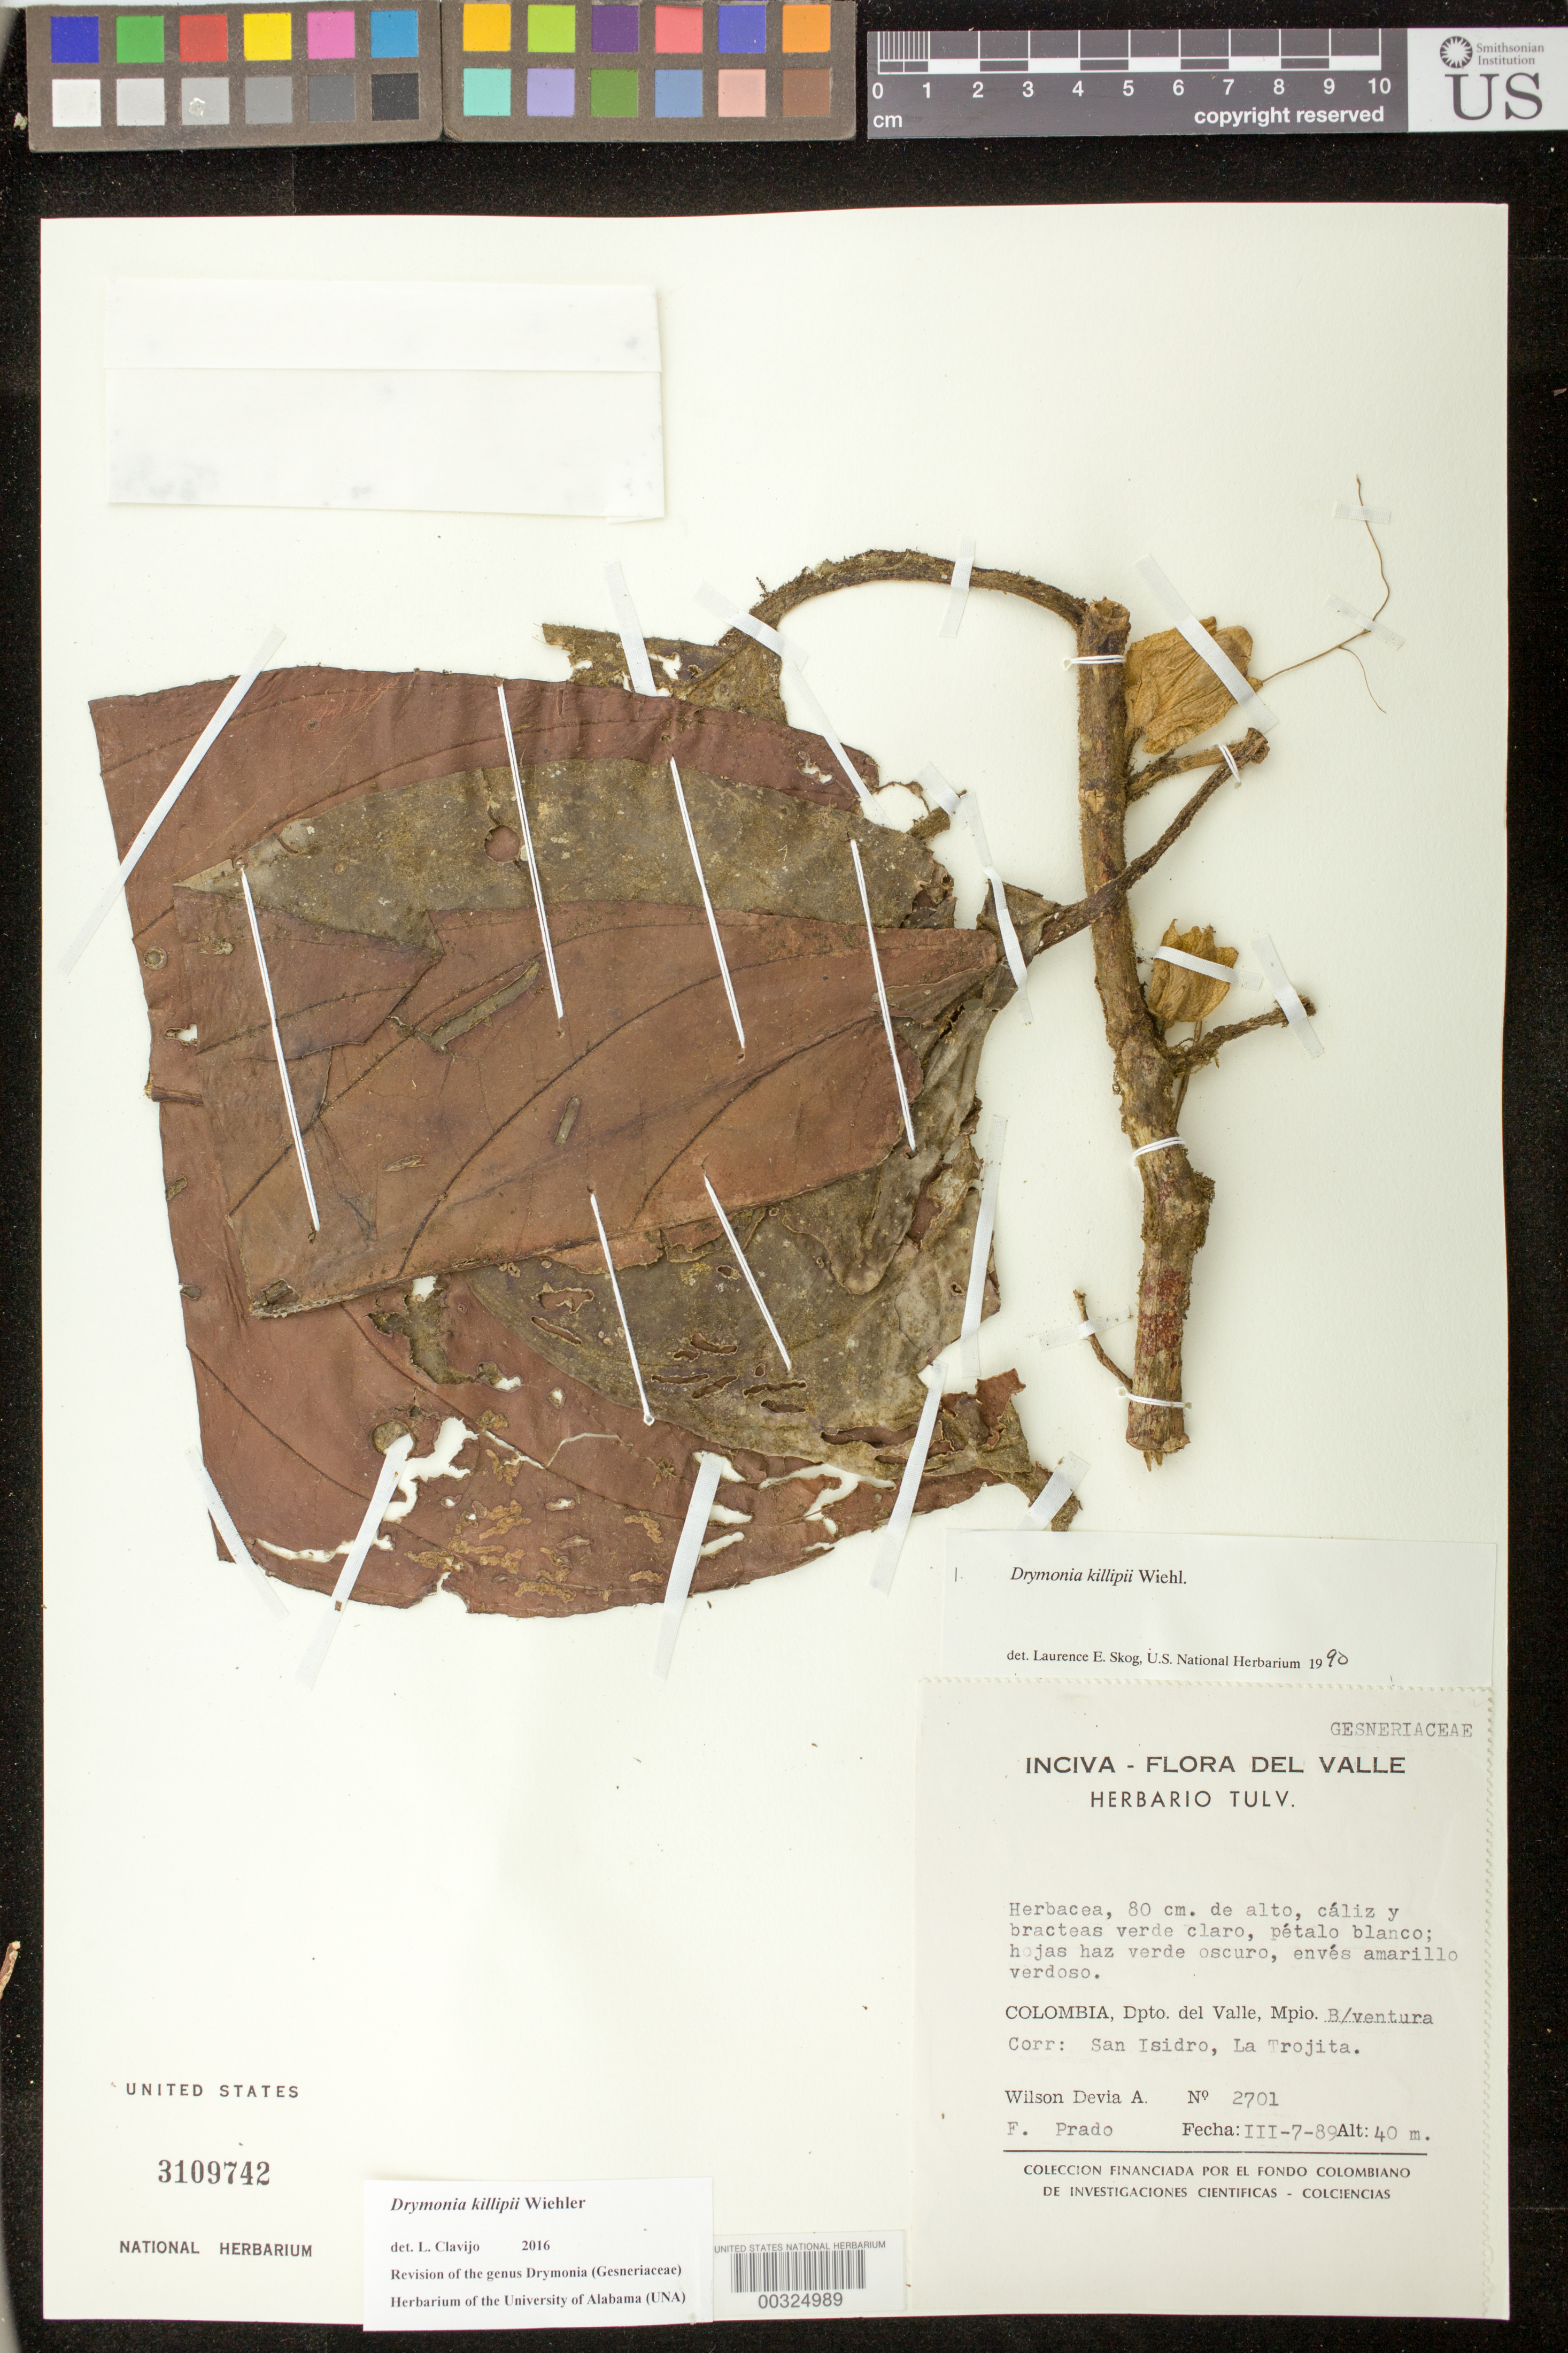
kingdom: Plantae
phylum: Tracheophyta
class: Magnoliopsida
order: Lamiales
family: Gesneriaceae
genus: Drymonia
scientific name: Drymonia killipii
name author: Wiehler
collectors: W. Devia A. & F. Prado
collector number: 2701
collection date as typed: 07 Mar 1989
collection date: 1989-03-07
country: Colombia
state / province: Valle del Cauca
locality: Mun. of B/ventura, corr: San Isidro, La Trojita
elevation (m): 40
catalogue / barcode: US 3109742